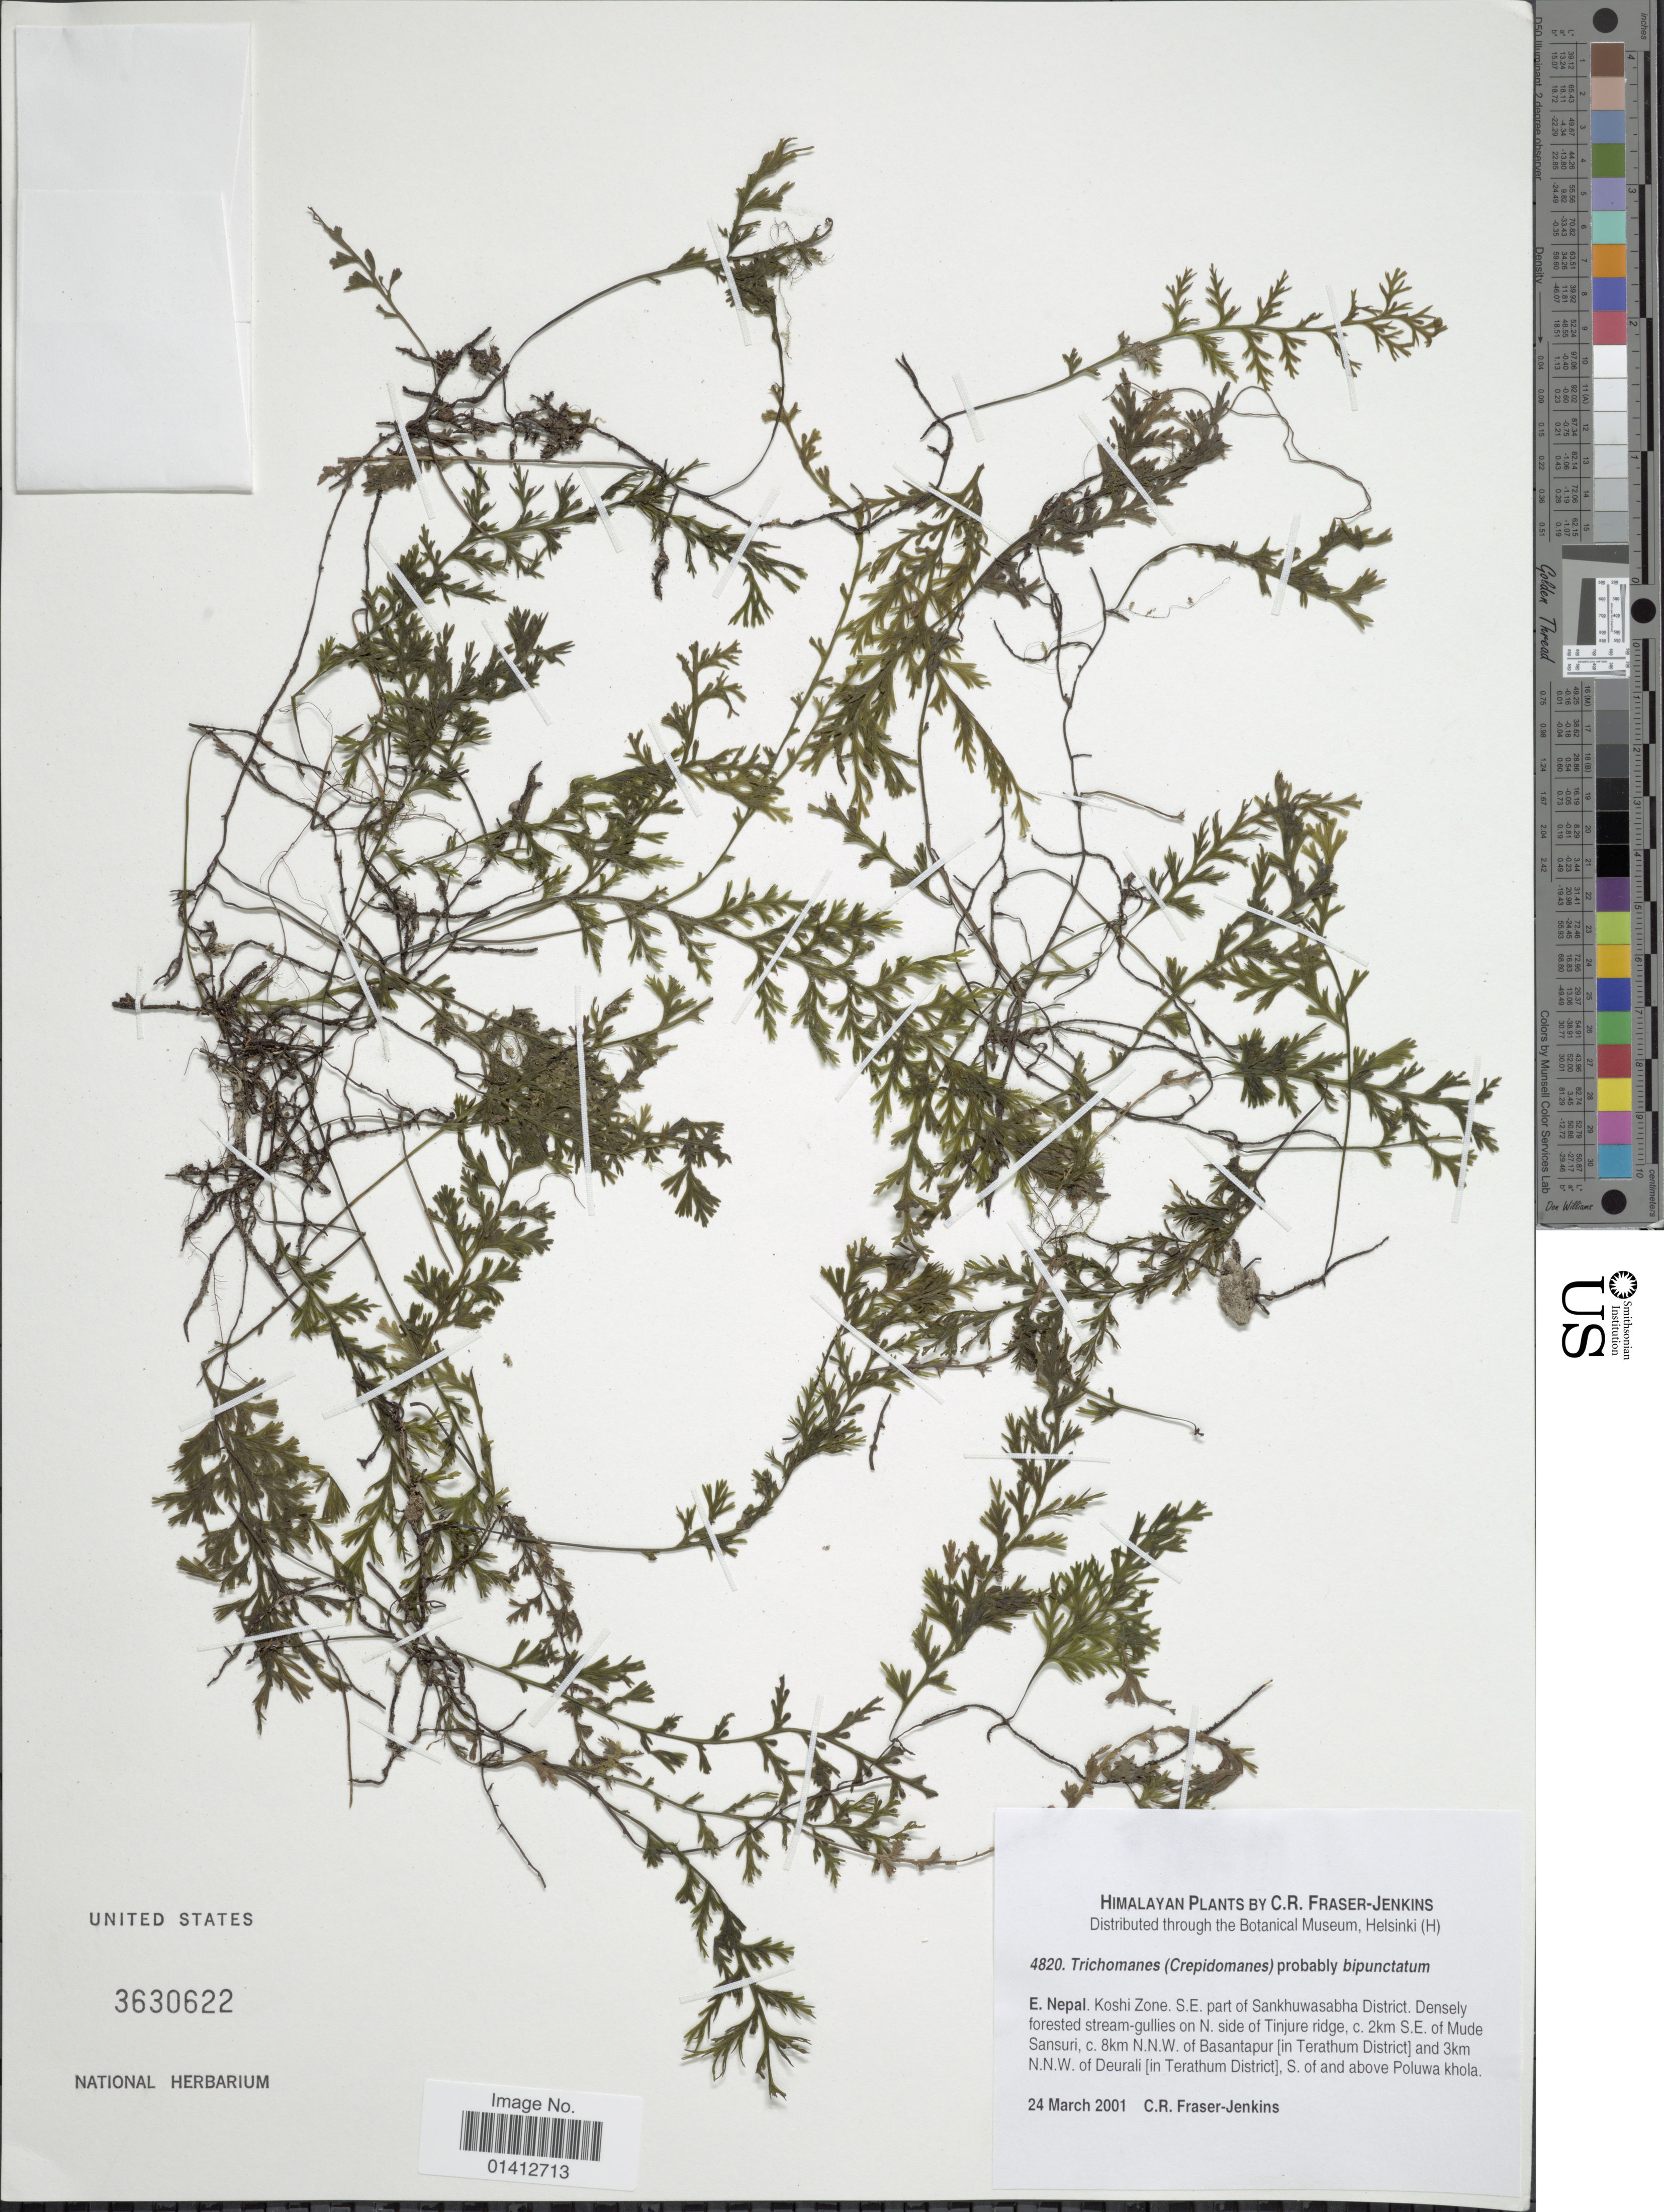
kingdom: Plantae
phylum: Tracheophyta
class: Polypodiopsida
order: Hymenophyllales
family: Hymenophyllaceae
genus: Crepidomanes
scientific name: Crepidomanes bipunctatum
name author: (Poir.) Copel.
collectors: C. R. Fraser-Jenkins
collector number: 4820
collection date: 2001-03-24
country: Nepal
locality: E Nepal. Koshi Zone S.E. part of Sankhuwasabha District, On N side of Tinjure ridge, c. 2km S.E of Mude Sansuri, c. 8km N.N.W. of Basantapur [in Terathum District] and 3k N.N.W. of Deurali [in Terathum District], S of and above Poluwa khola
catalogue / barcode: US 3630622